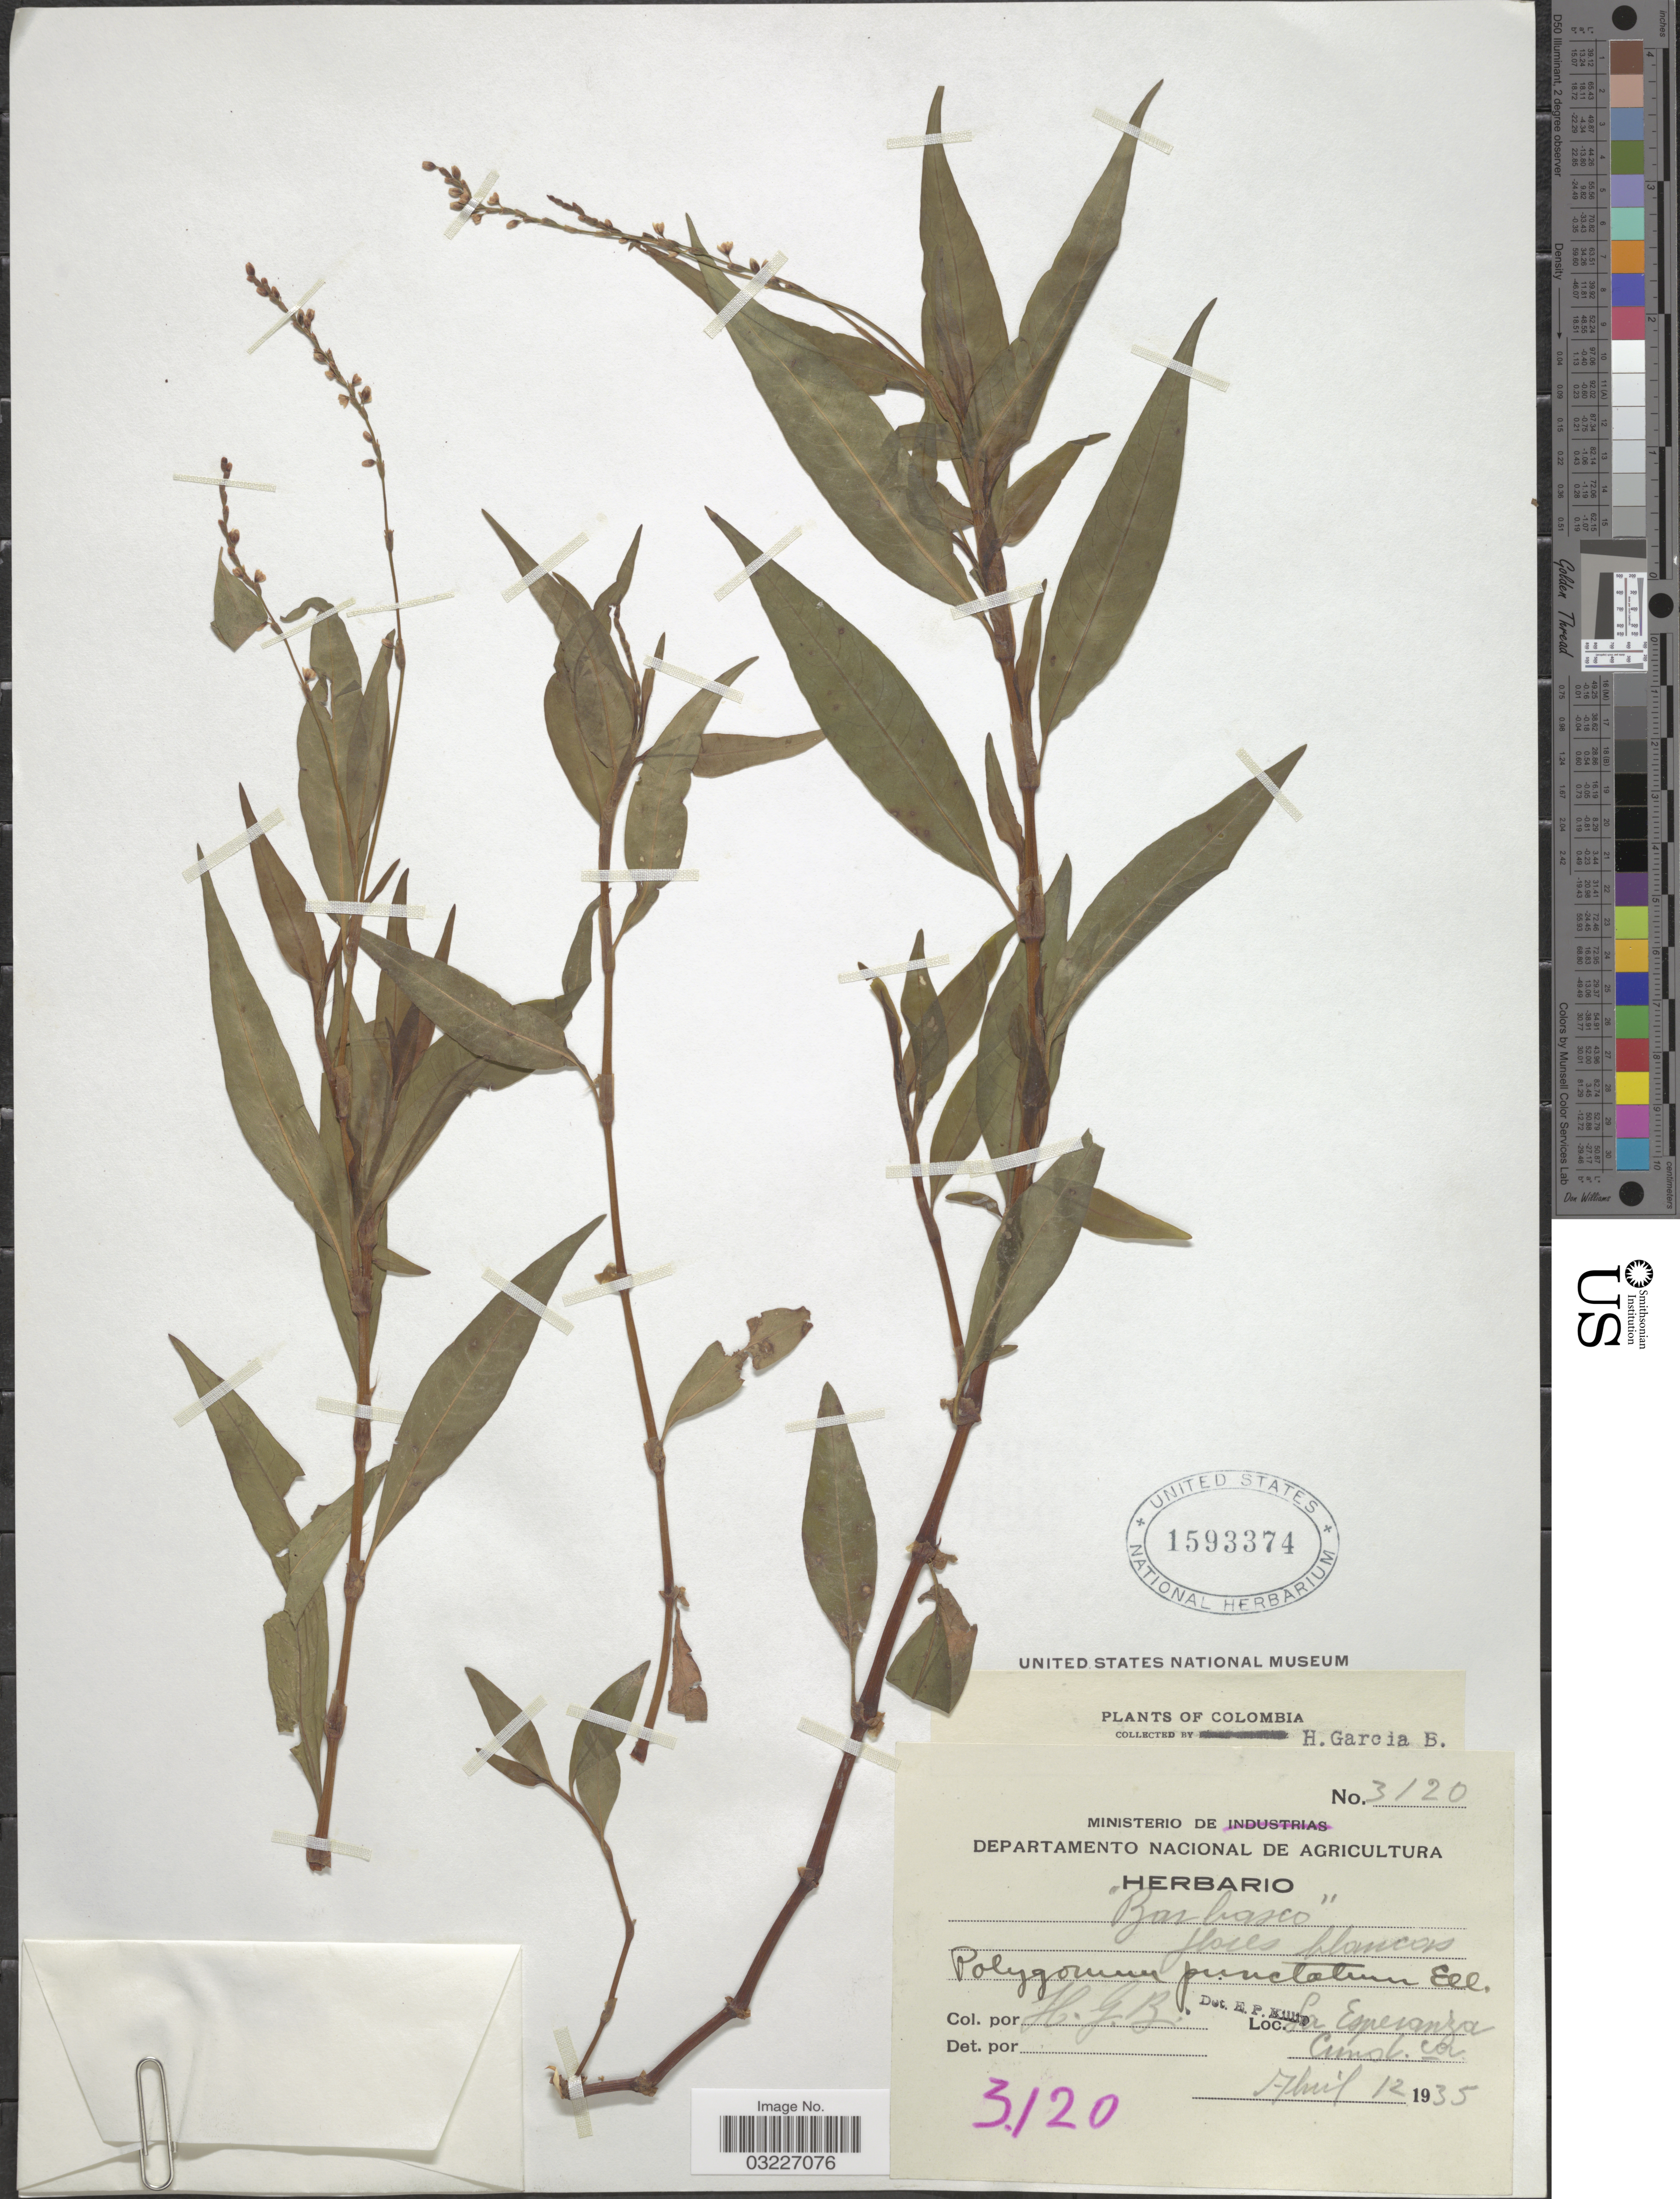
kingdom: Plantae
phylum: Tracheophyta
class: Magnoliopsida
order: Caryophyllales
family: Polygonaceae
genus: Polygonum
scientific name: Polygonum opelousanum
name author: Riddell ex Small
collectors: H. García B.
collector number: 3120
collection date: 1935-04-12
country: Colombia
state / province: Cundinamarca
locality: La Esperanza. Cund.ca.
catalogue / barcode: US 1593374